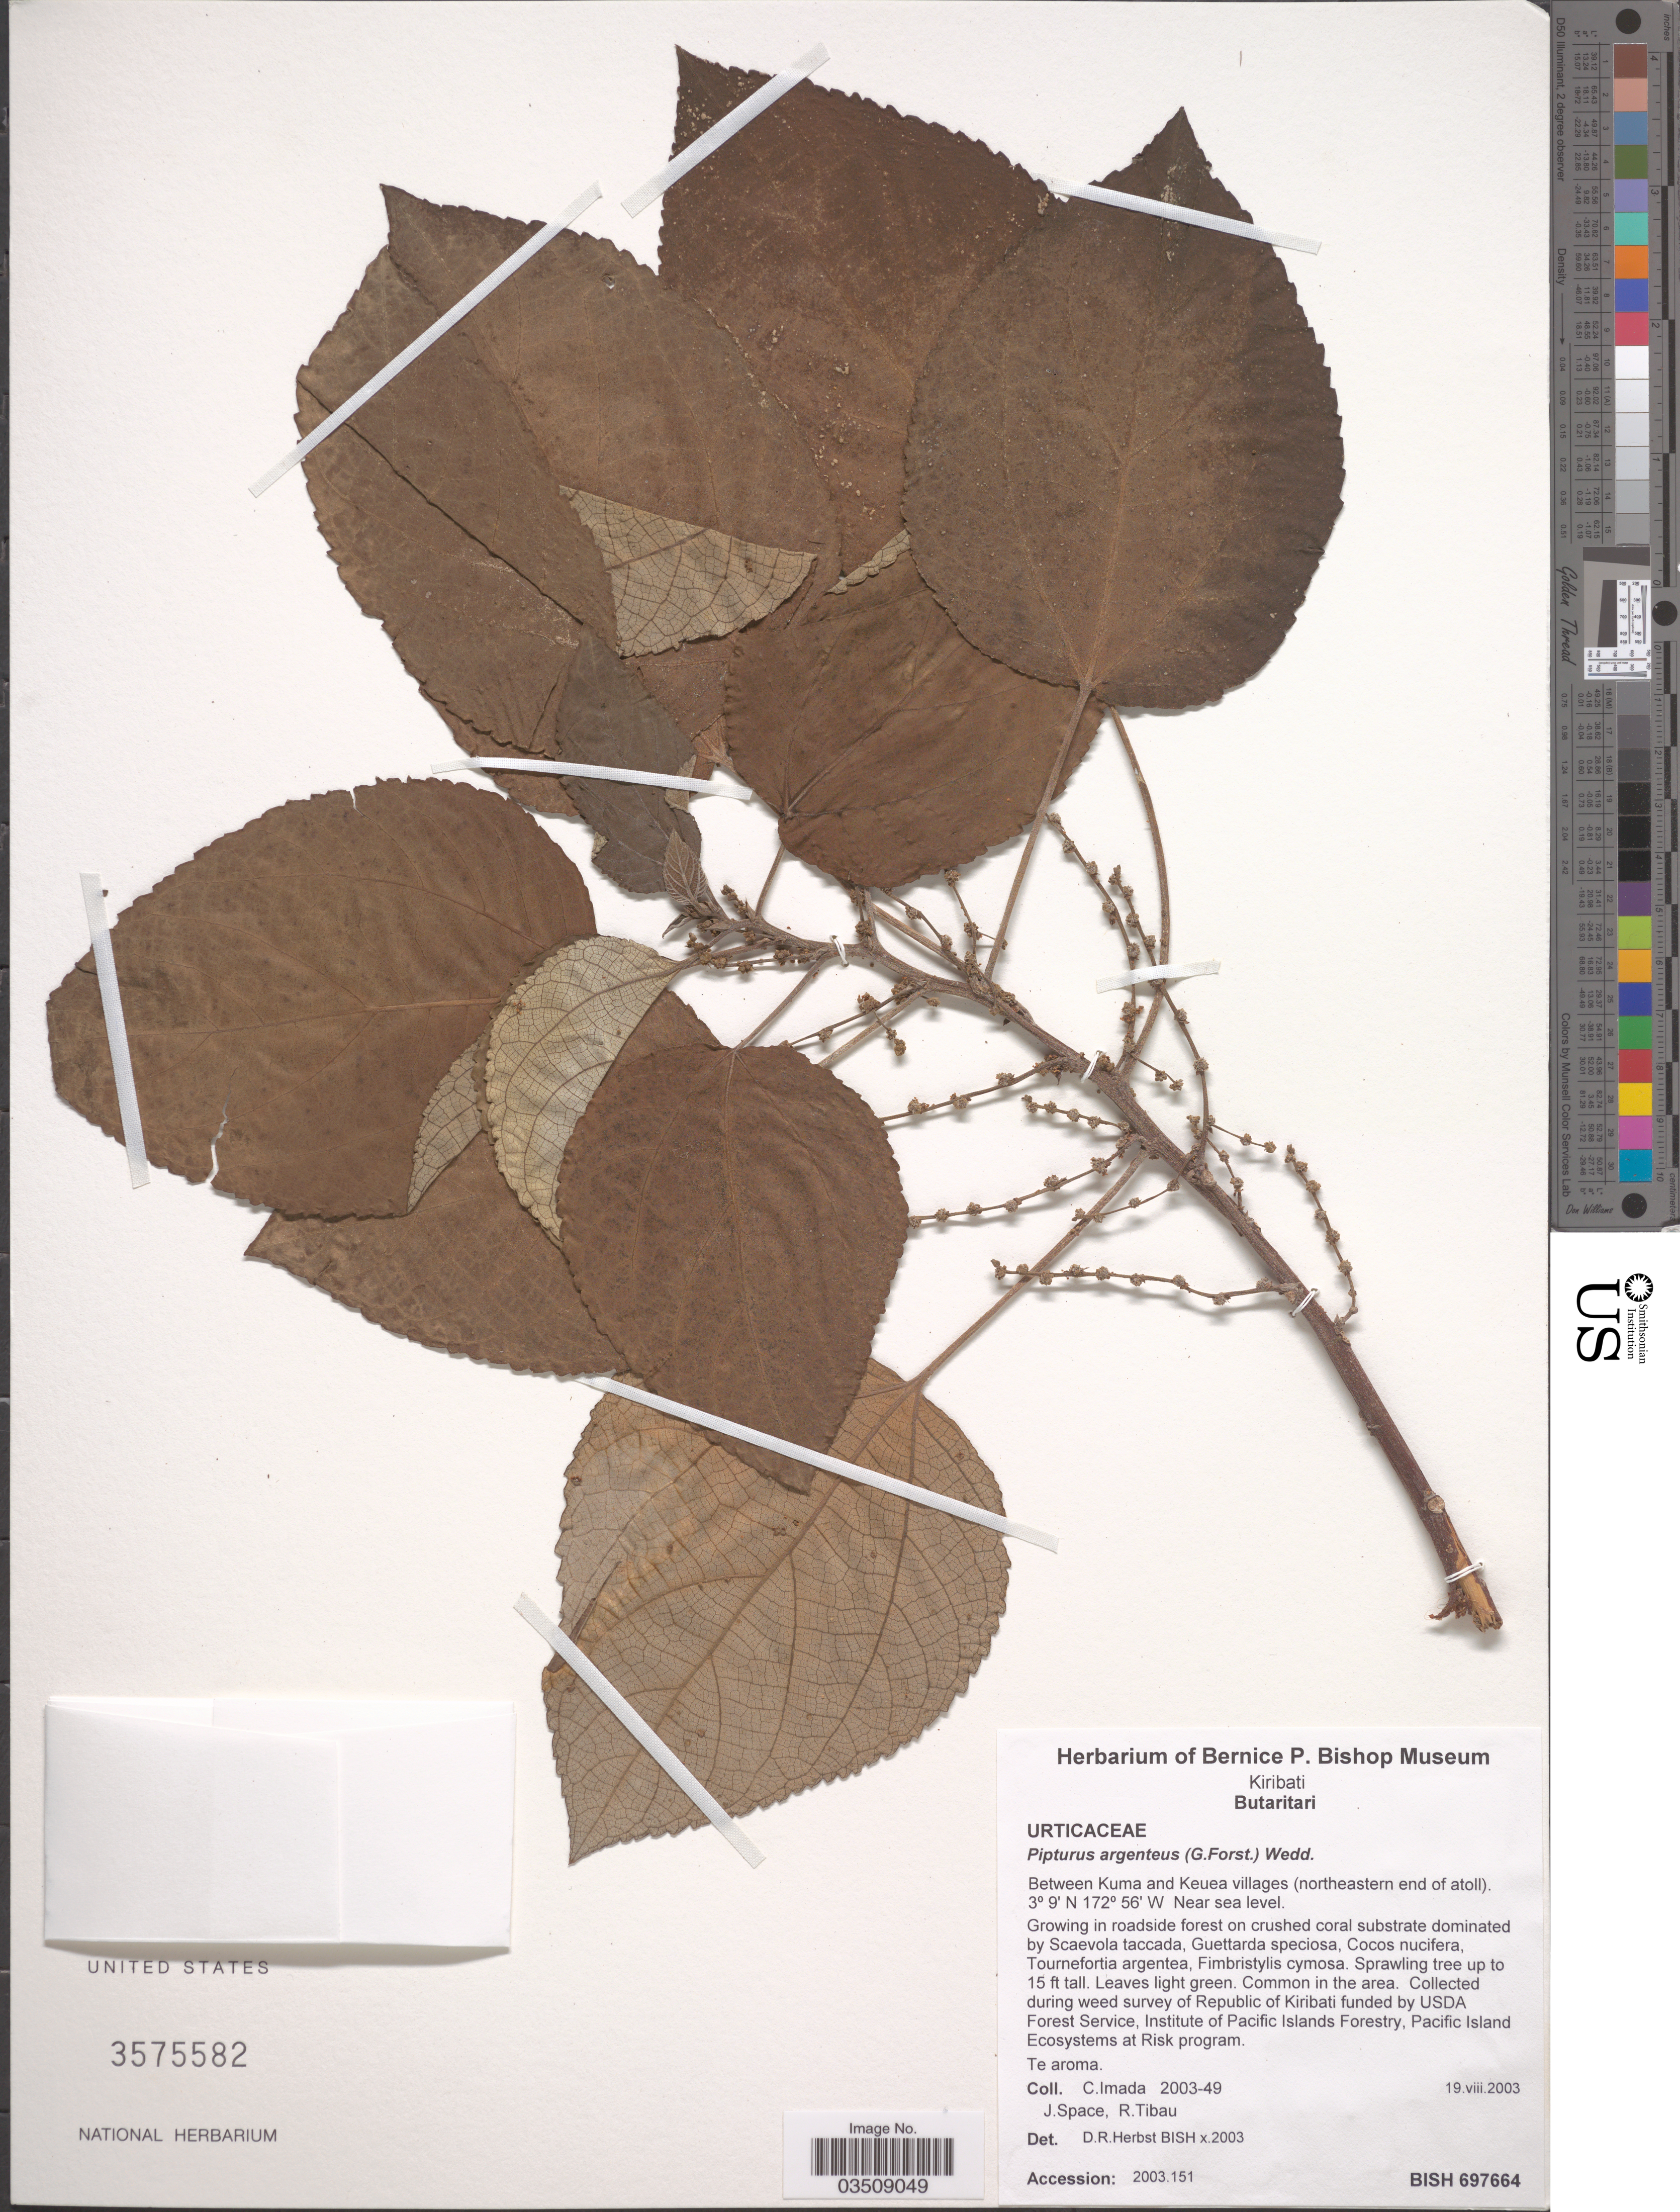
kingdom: Plantae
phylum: Tracheophyta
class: Magnoliopsida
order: Rosales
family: Urticaceae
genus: Pipturus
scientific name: Pipturus argenteus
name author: (G. Forst.) Wedd.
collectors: C. Imada, J. Space & R. Tibau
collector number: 2003-49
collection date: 2003-08-19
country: Kiribati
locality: Butaritari. Between Kuma and Keuea villages (northeastern end of atoll).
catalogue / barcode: US 3575582